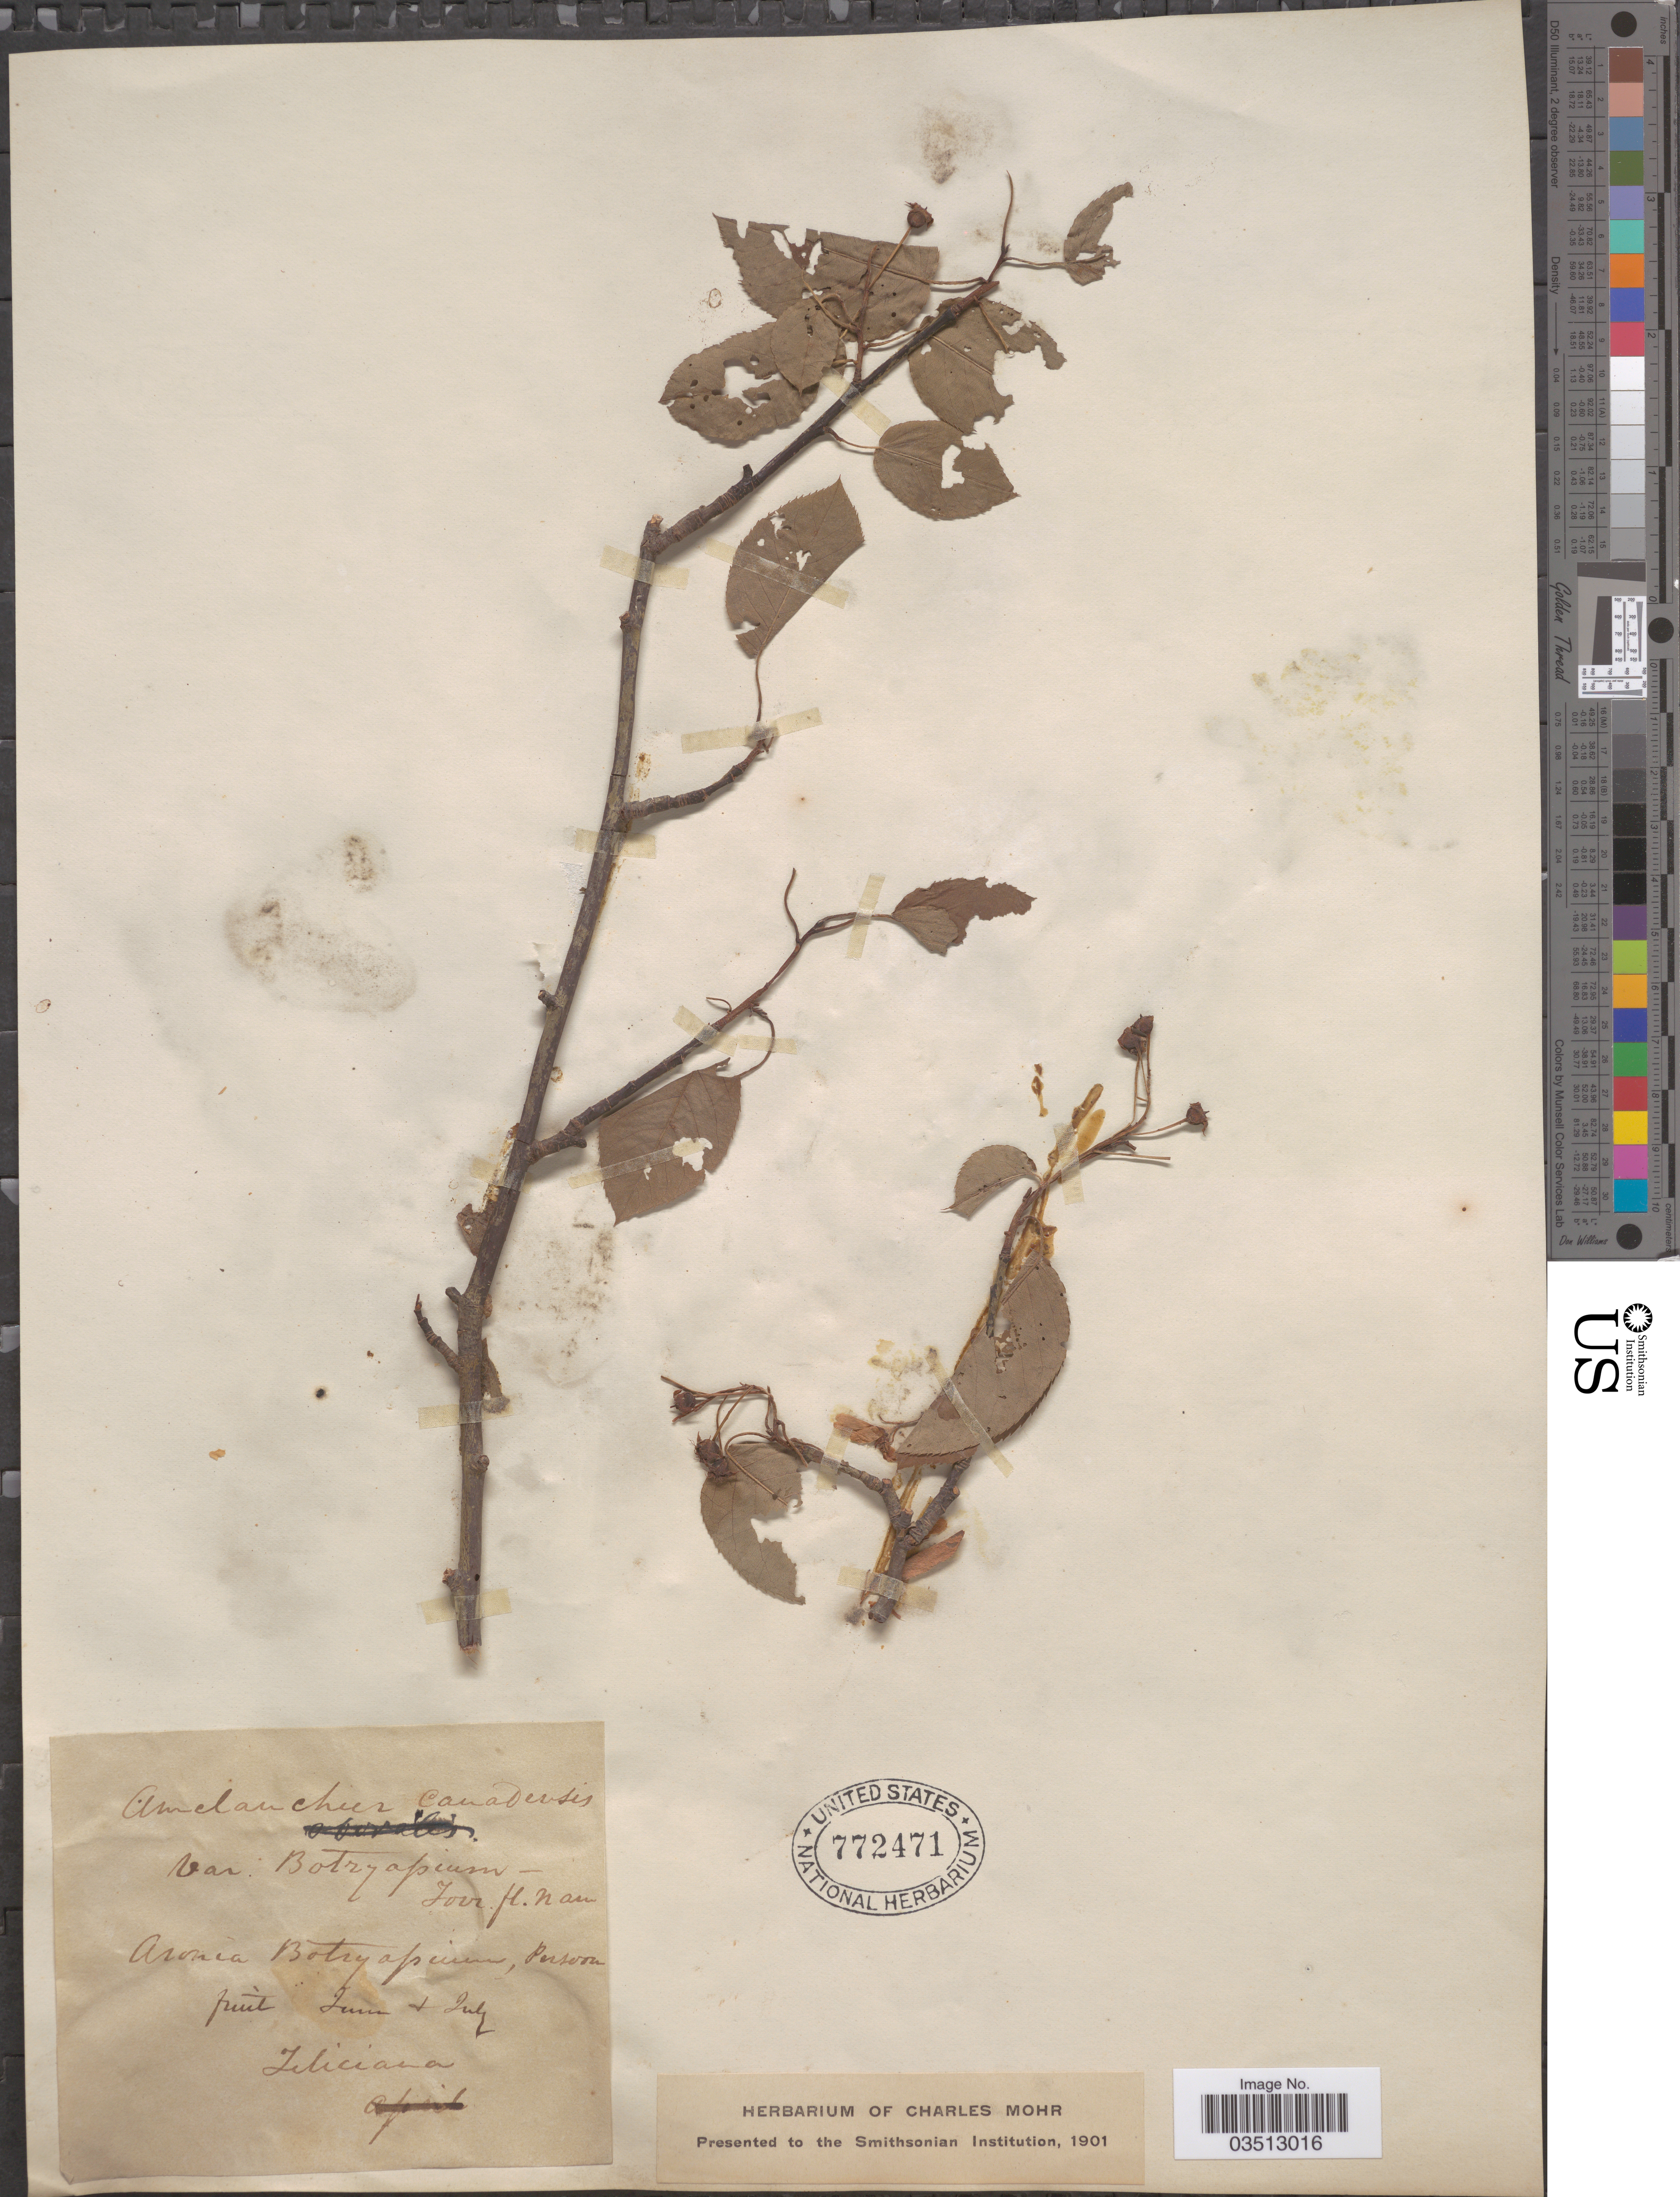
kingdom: Plantae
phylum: Tracheophyta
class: Magnoliopsida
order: Rosales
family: Rosaceae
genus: Amelanchier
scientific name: Amelanchier sp.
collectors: ex herb. Charles Mohr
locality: Tiliciana. [interpreted]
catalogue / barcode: US 772471